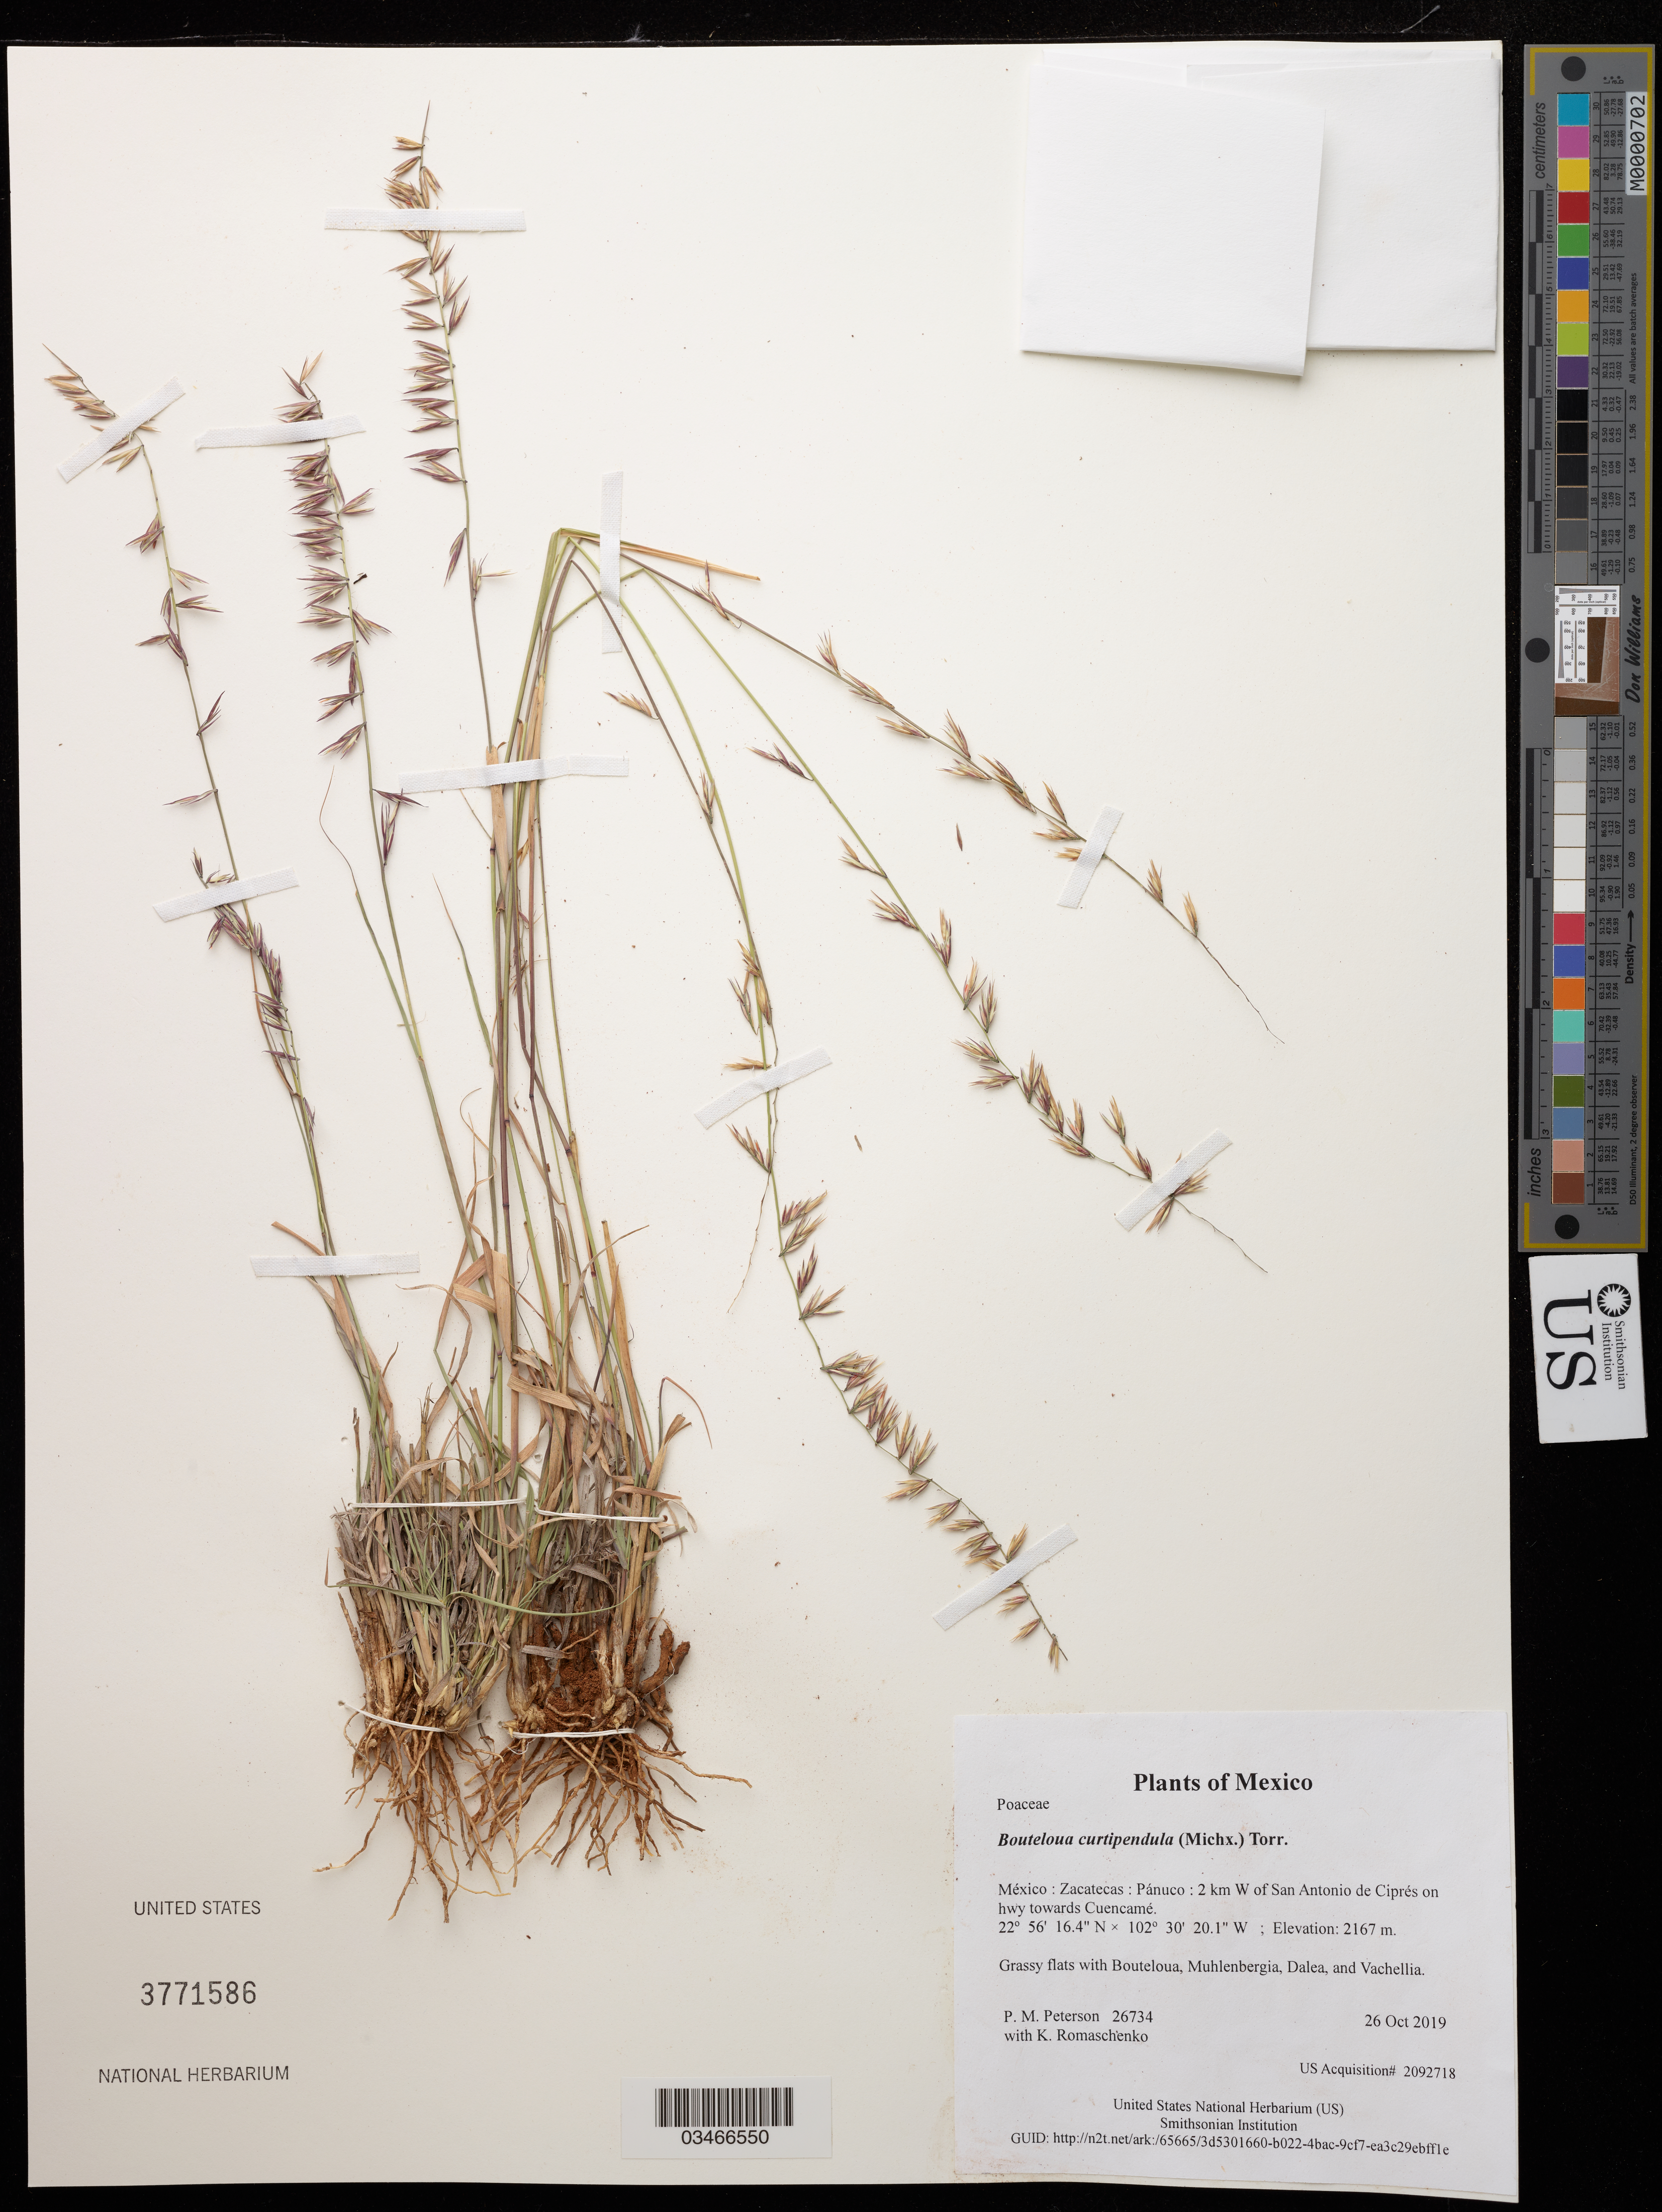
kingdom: Plantae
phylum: Tracheophyta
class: Liliopsida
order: Poales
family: Poaceae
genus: Bouteloua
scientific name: Bouteloua curtipendula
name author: (Michx.) Torr.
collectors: P. M. Peterson & K. Romaschenko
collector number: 26734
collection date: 2019-10-26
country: México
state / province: Zacatecas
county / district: Pánuco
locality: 2 km W of San Antonio de Ciprés on hwy towards Cuencamé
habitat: Grassy flats with Bouteloua, Muhlenbergia, Dalea, and Vachellia.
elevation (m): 2167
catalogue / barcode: US 3771586